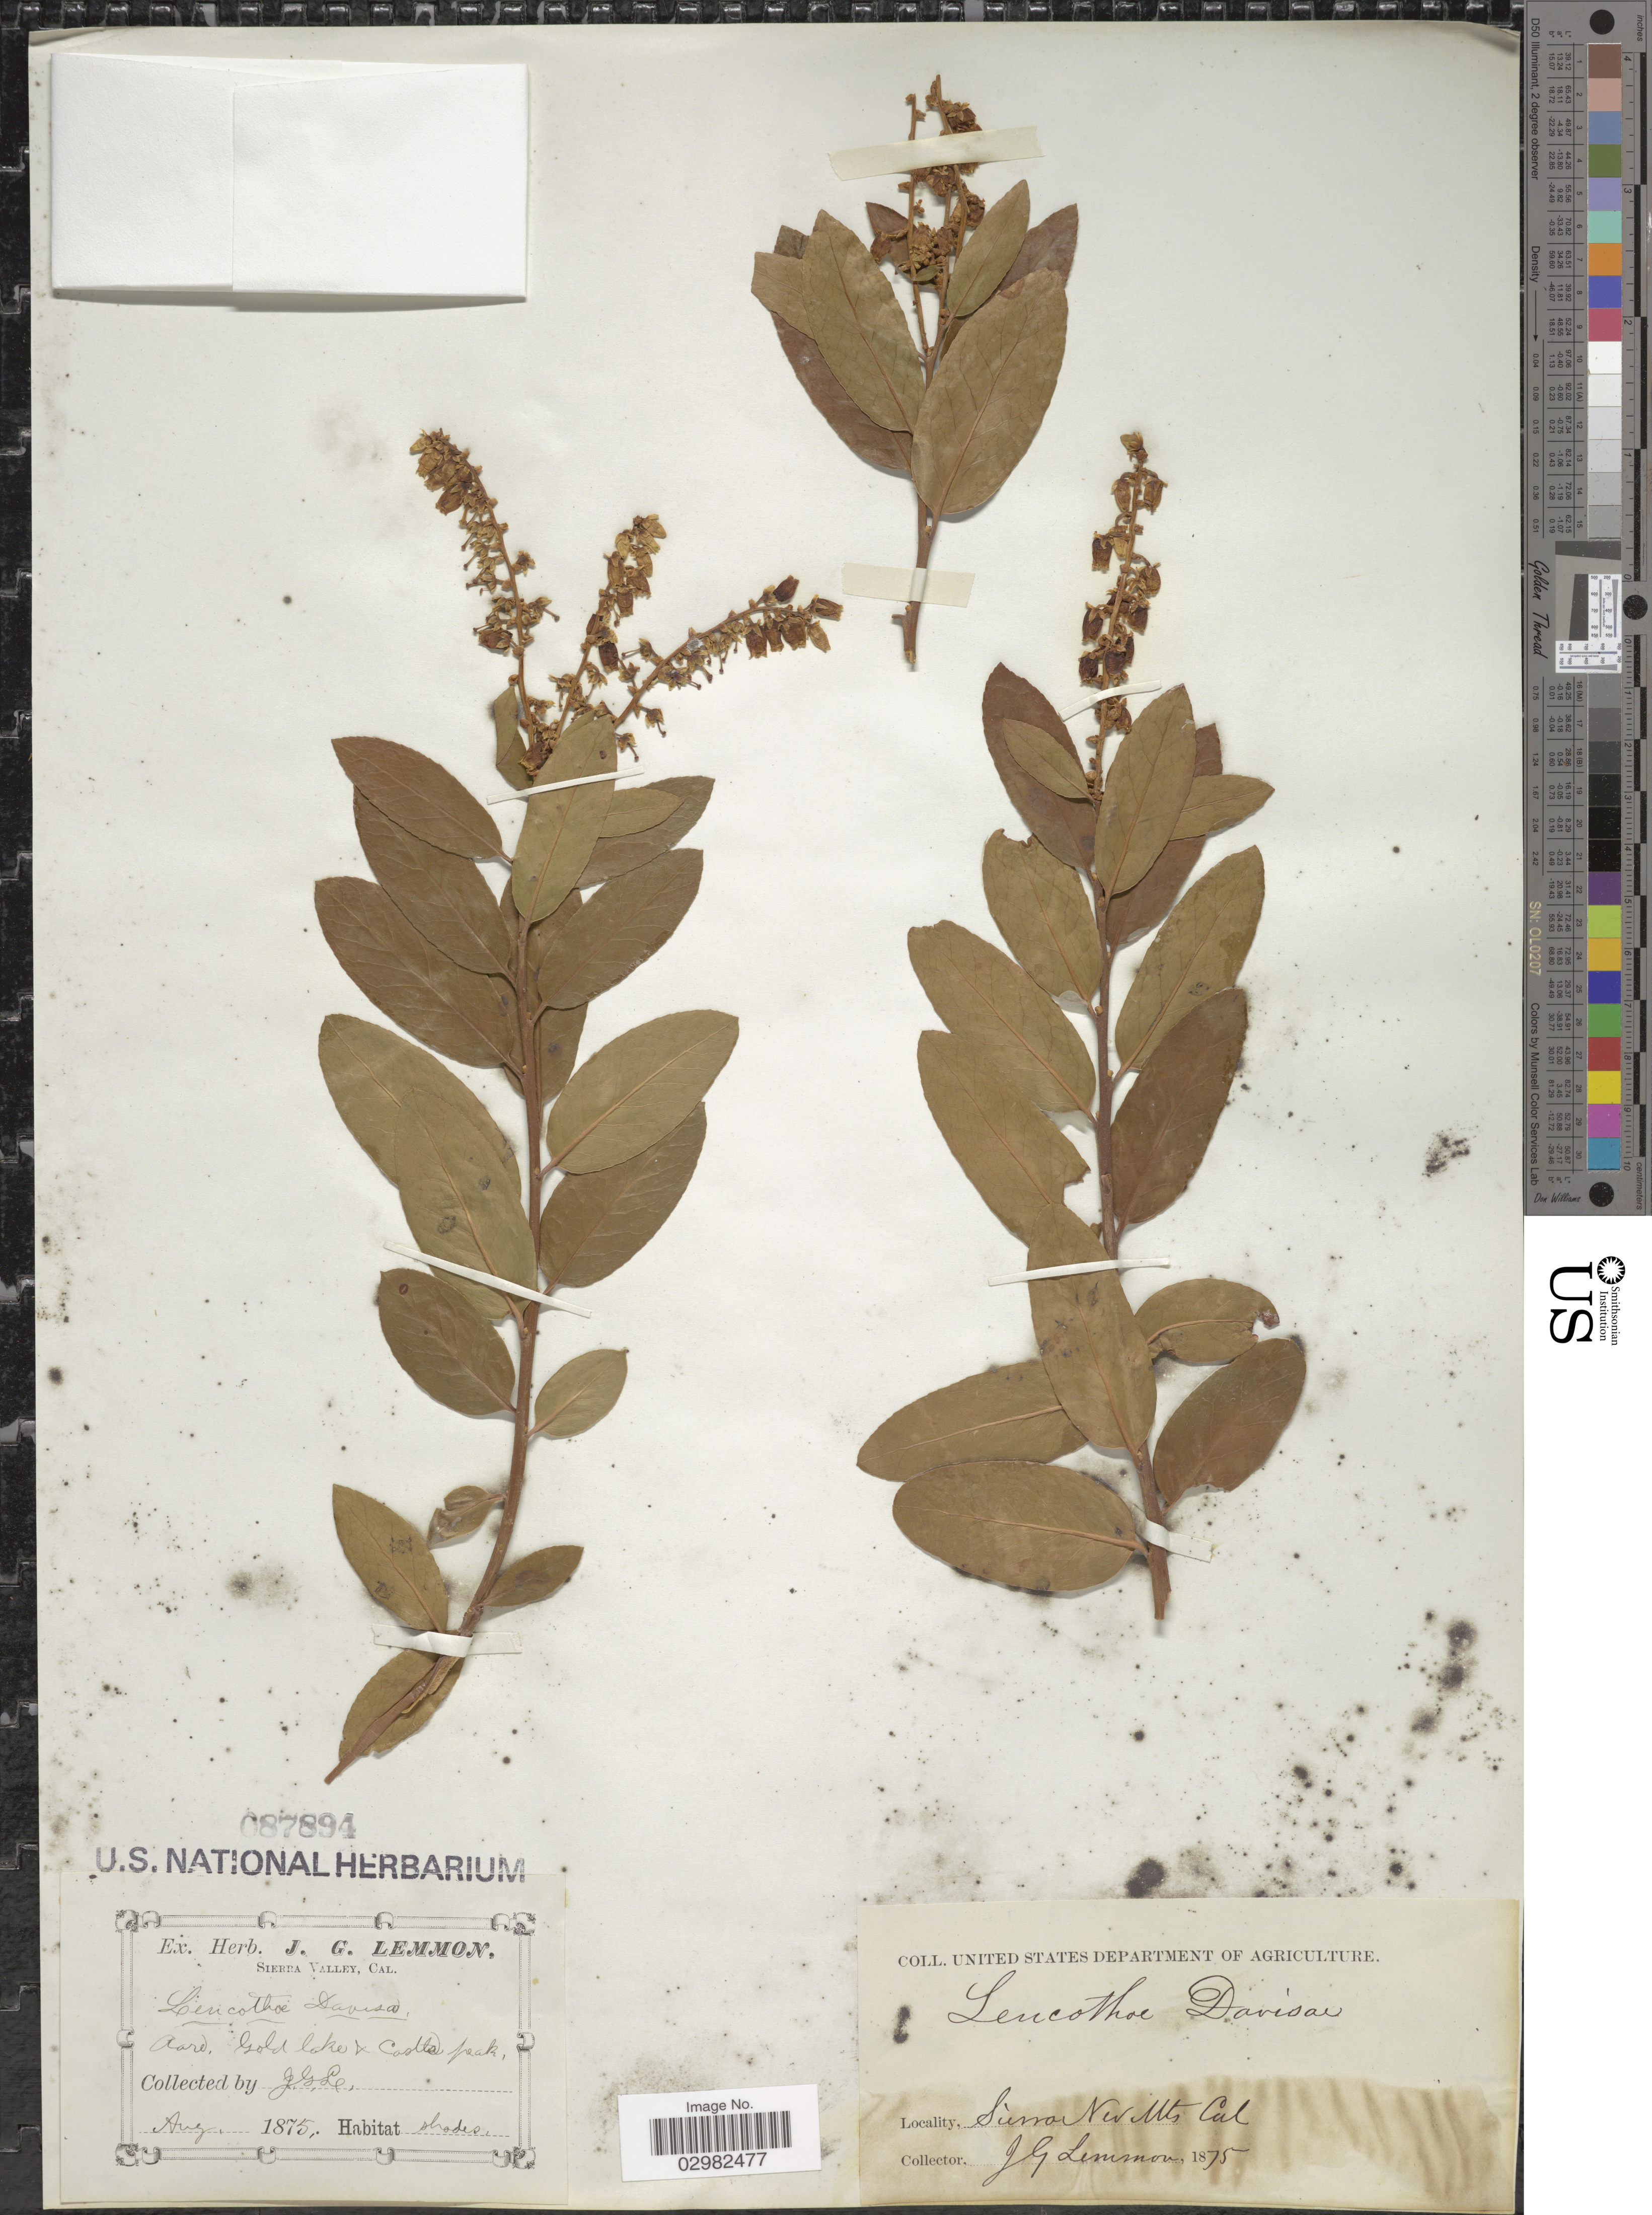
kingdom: Plantae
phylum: Tracheophyta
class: Magnoliopsida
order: Ericales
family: Ericaceae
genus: Leucothoe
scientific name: Leucothoë davisiae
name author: Torr.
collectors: J. Lemmon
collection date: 1875-08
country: United States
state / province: California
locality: Sierra Valley, Aard, Gold Lake & Castle Peak.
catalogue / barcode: US 87894